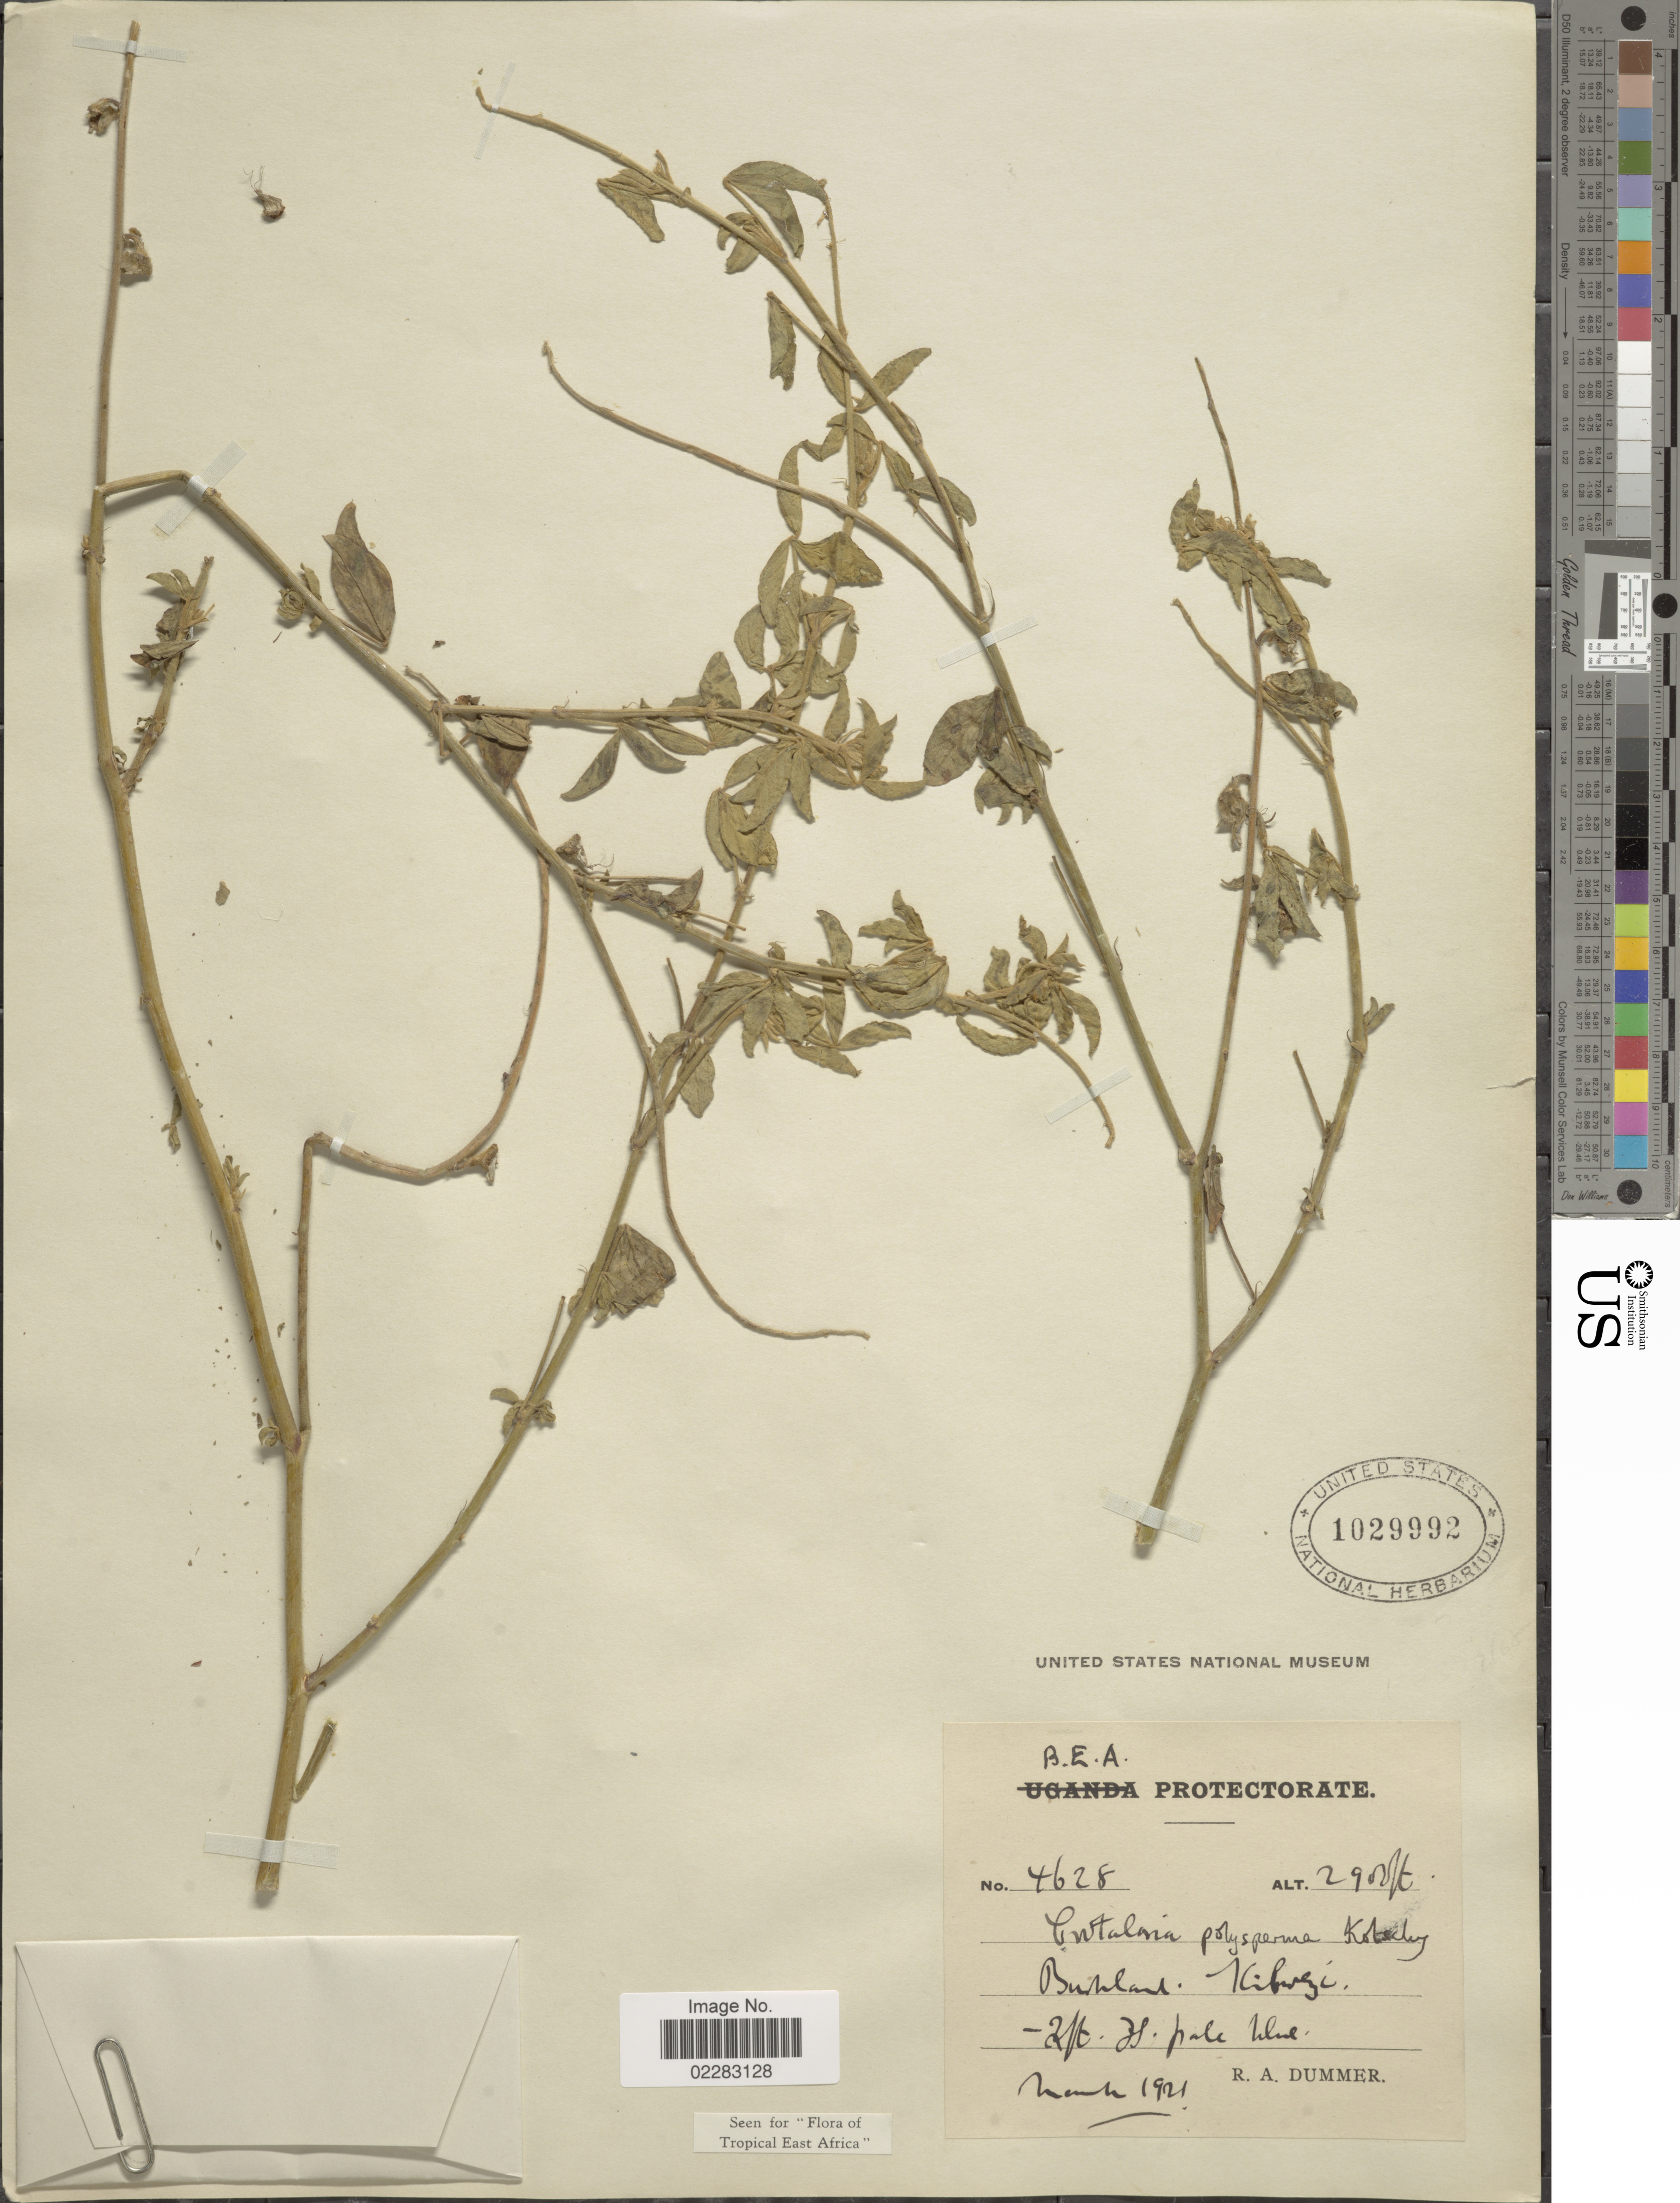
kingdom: Plantae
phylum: Tracheophyta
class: Magnoliopsida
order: Fabales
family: Fabaceae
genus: Crotalaria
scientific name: Crotalaria polysperma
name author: Kotschy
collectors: R. Dümmer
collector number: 4628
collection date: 1921-03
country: Kenya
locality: B.E.A. protectorate, Kibwezi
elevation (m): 884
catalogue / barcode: US 1029992